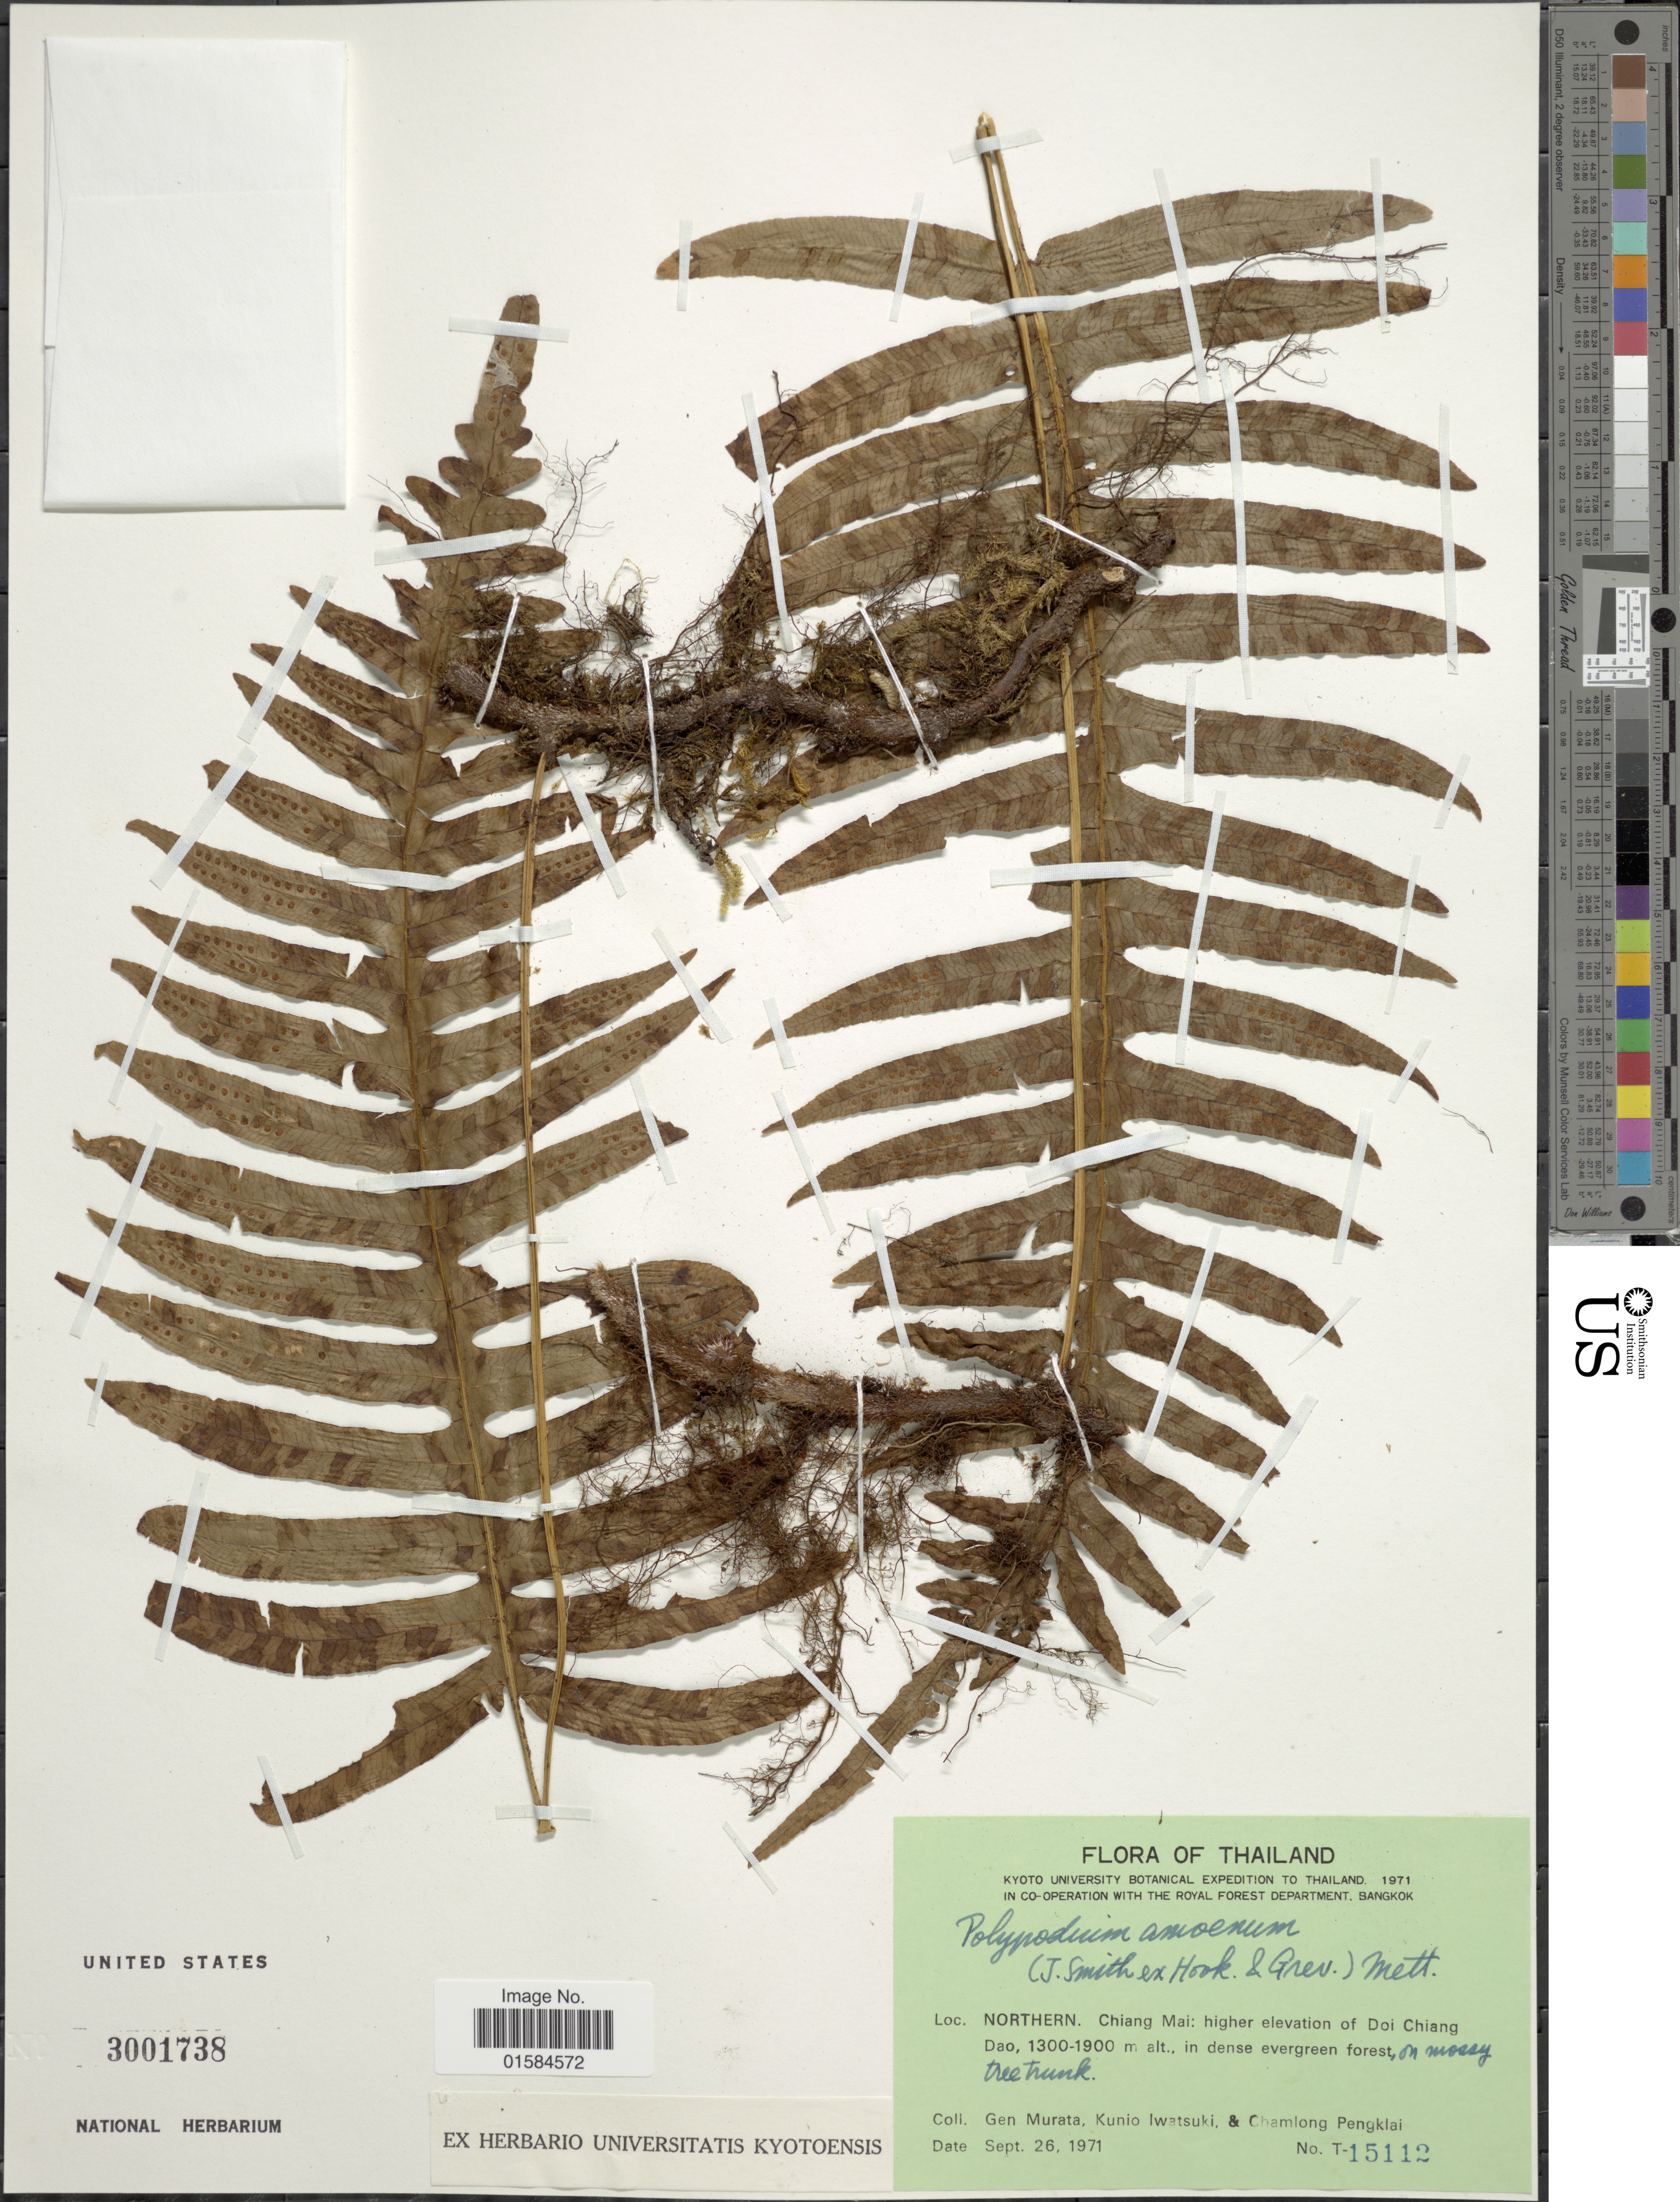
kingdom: Plantae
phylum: Tracheophyta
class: Polypodiopsida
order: Polypodiales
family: Polypodiaceae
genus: Goniophlebium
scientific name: Goniophlebium amoenum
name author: (Wall. ex Mett.) J. Sm.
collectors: G. Murata, K. Iwatsuki & C. Pengklai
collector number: T-15112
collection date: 1971-09-26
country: Thailand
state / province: Chiang Mai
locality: Northern Chiang Mai: higher elevation of Doi Chiang Dao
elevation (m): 1300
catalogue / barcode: US 3001738